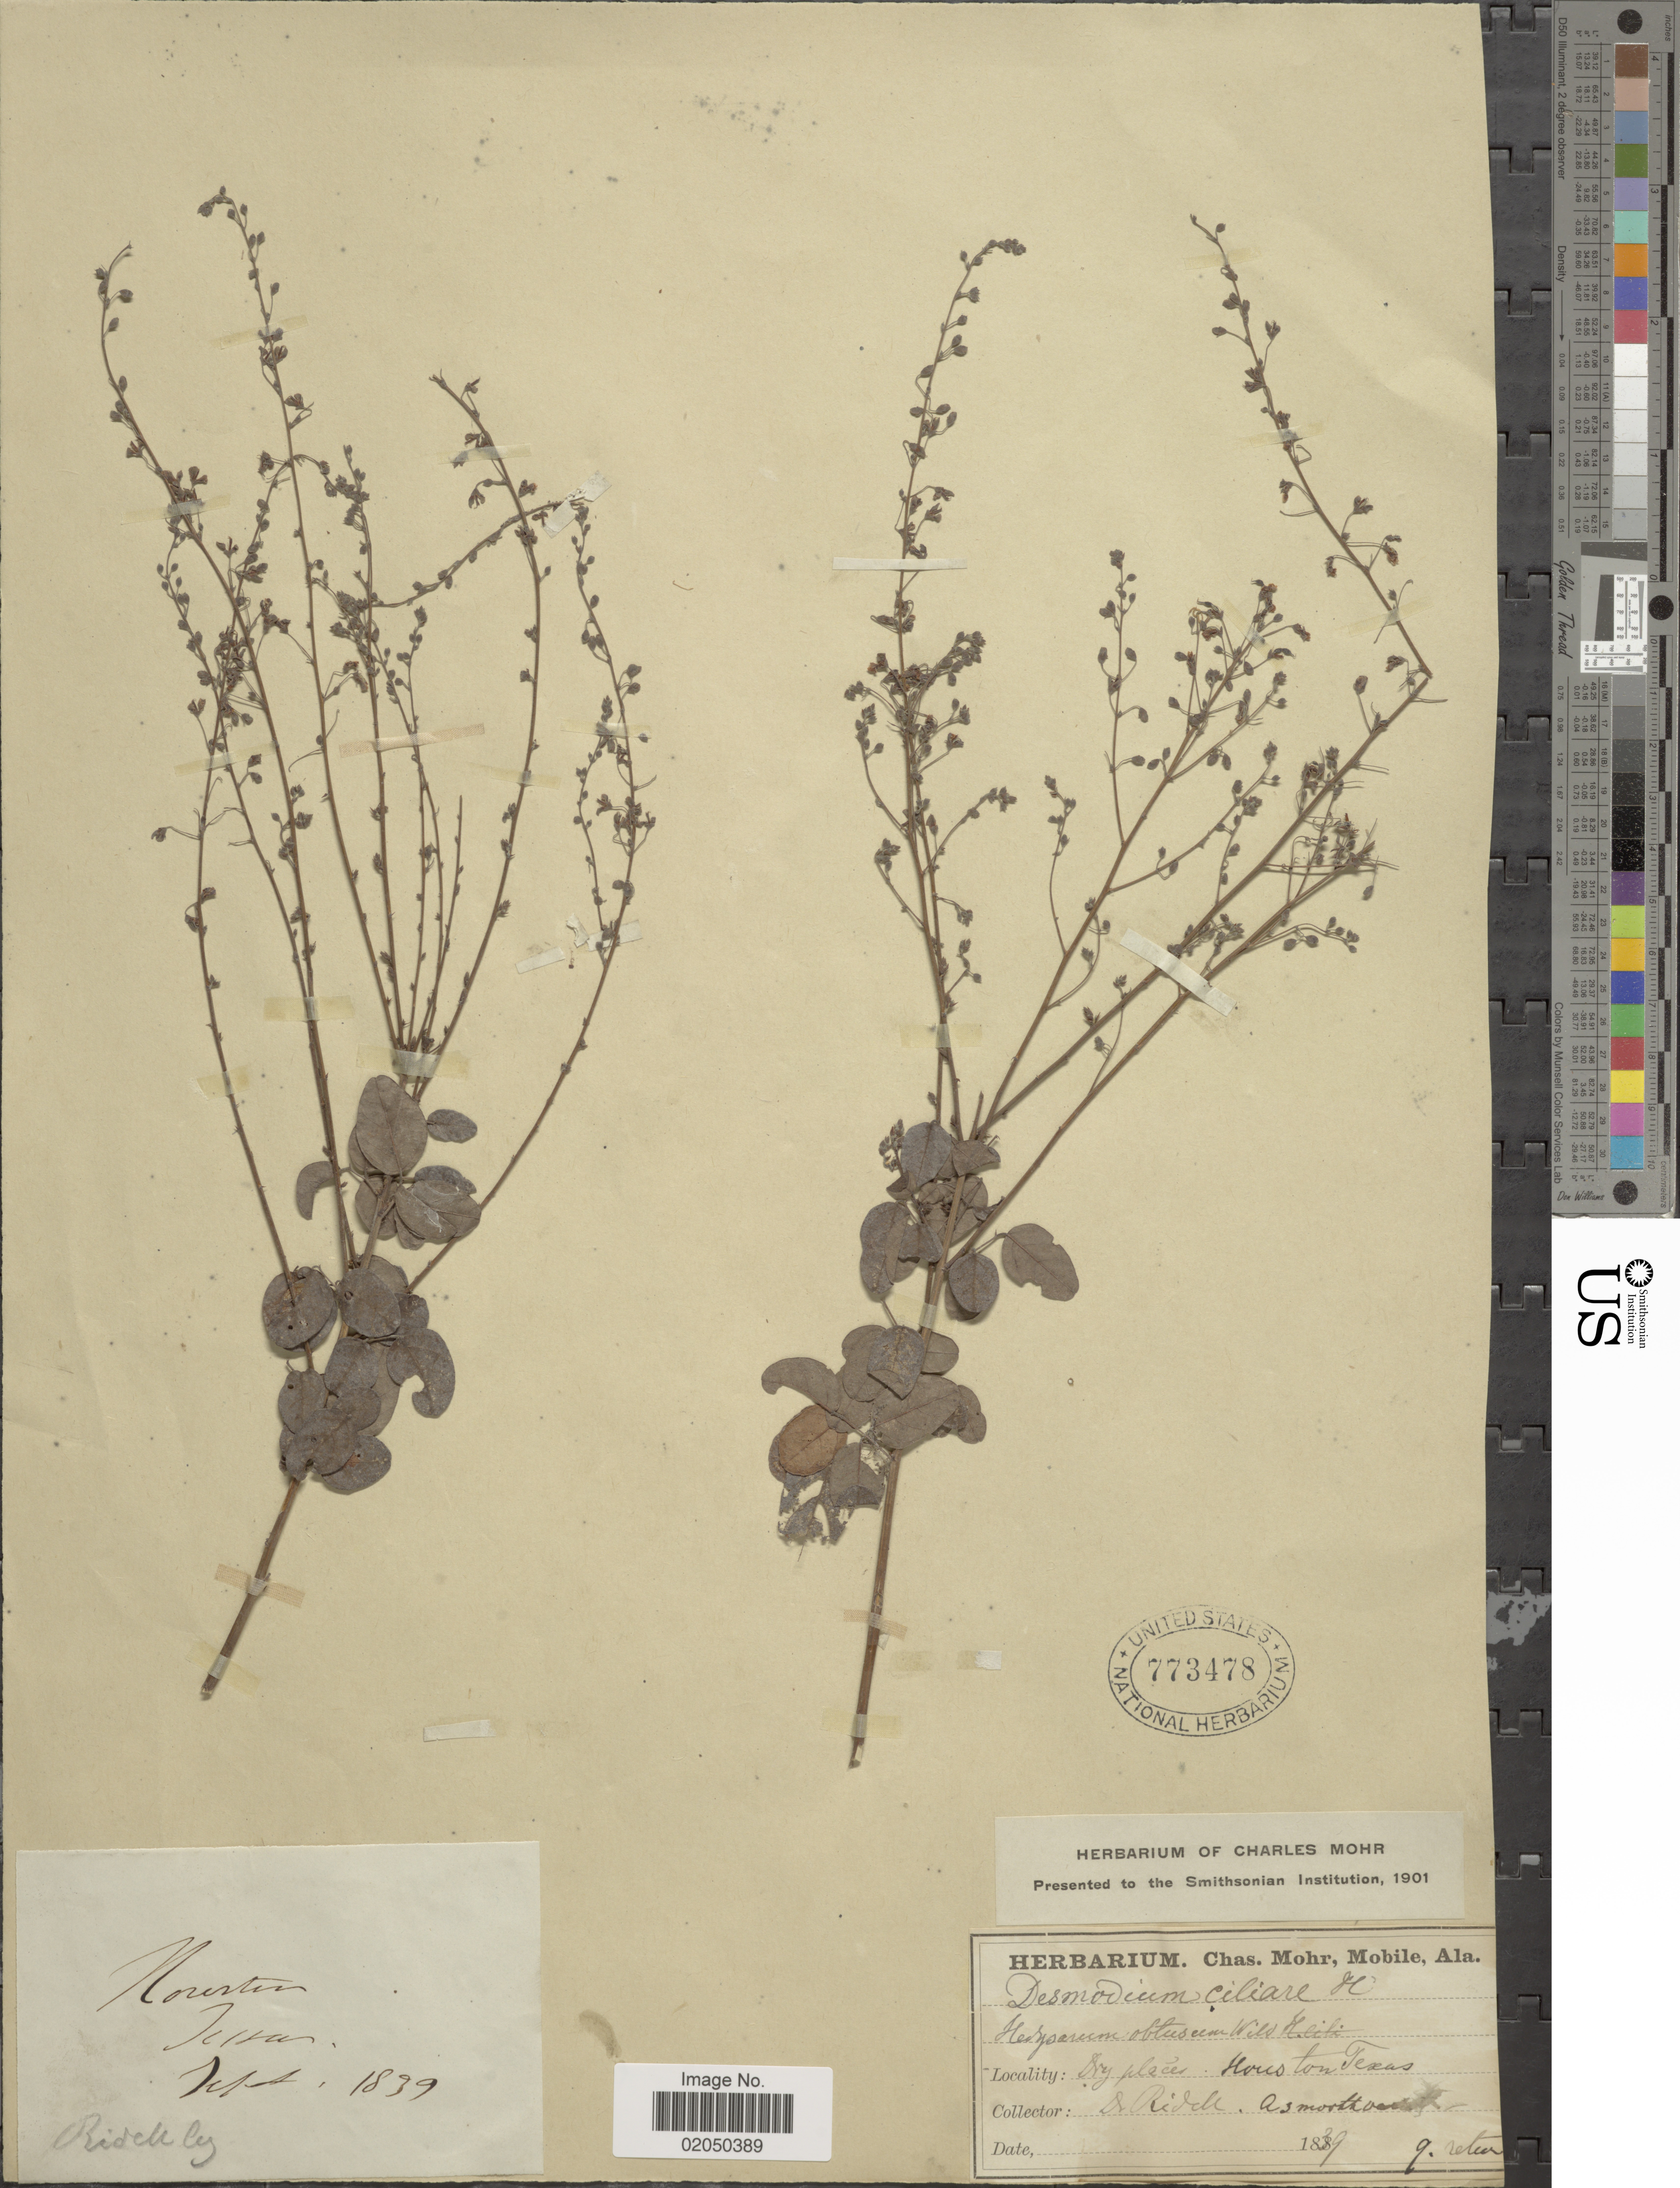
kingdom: Plantae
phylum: Tracheophyta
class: Magnoliopsida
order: Fabales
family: Fabaceae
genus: Desmodium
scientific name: Desmodium ciliare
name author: (Muhl. ex Willd.) DC.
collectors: -. Ridele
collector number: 9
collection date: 1839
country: United States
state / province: Texas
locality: Houston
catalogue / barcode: US 773478